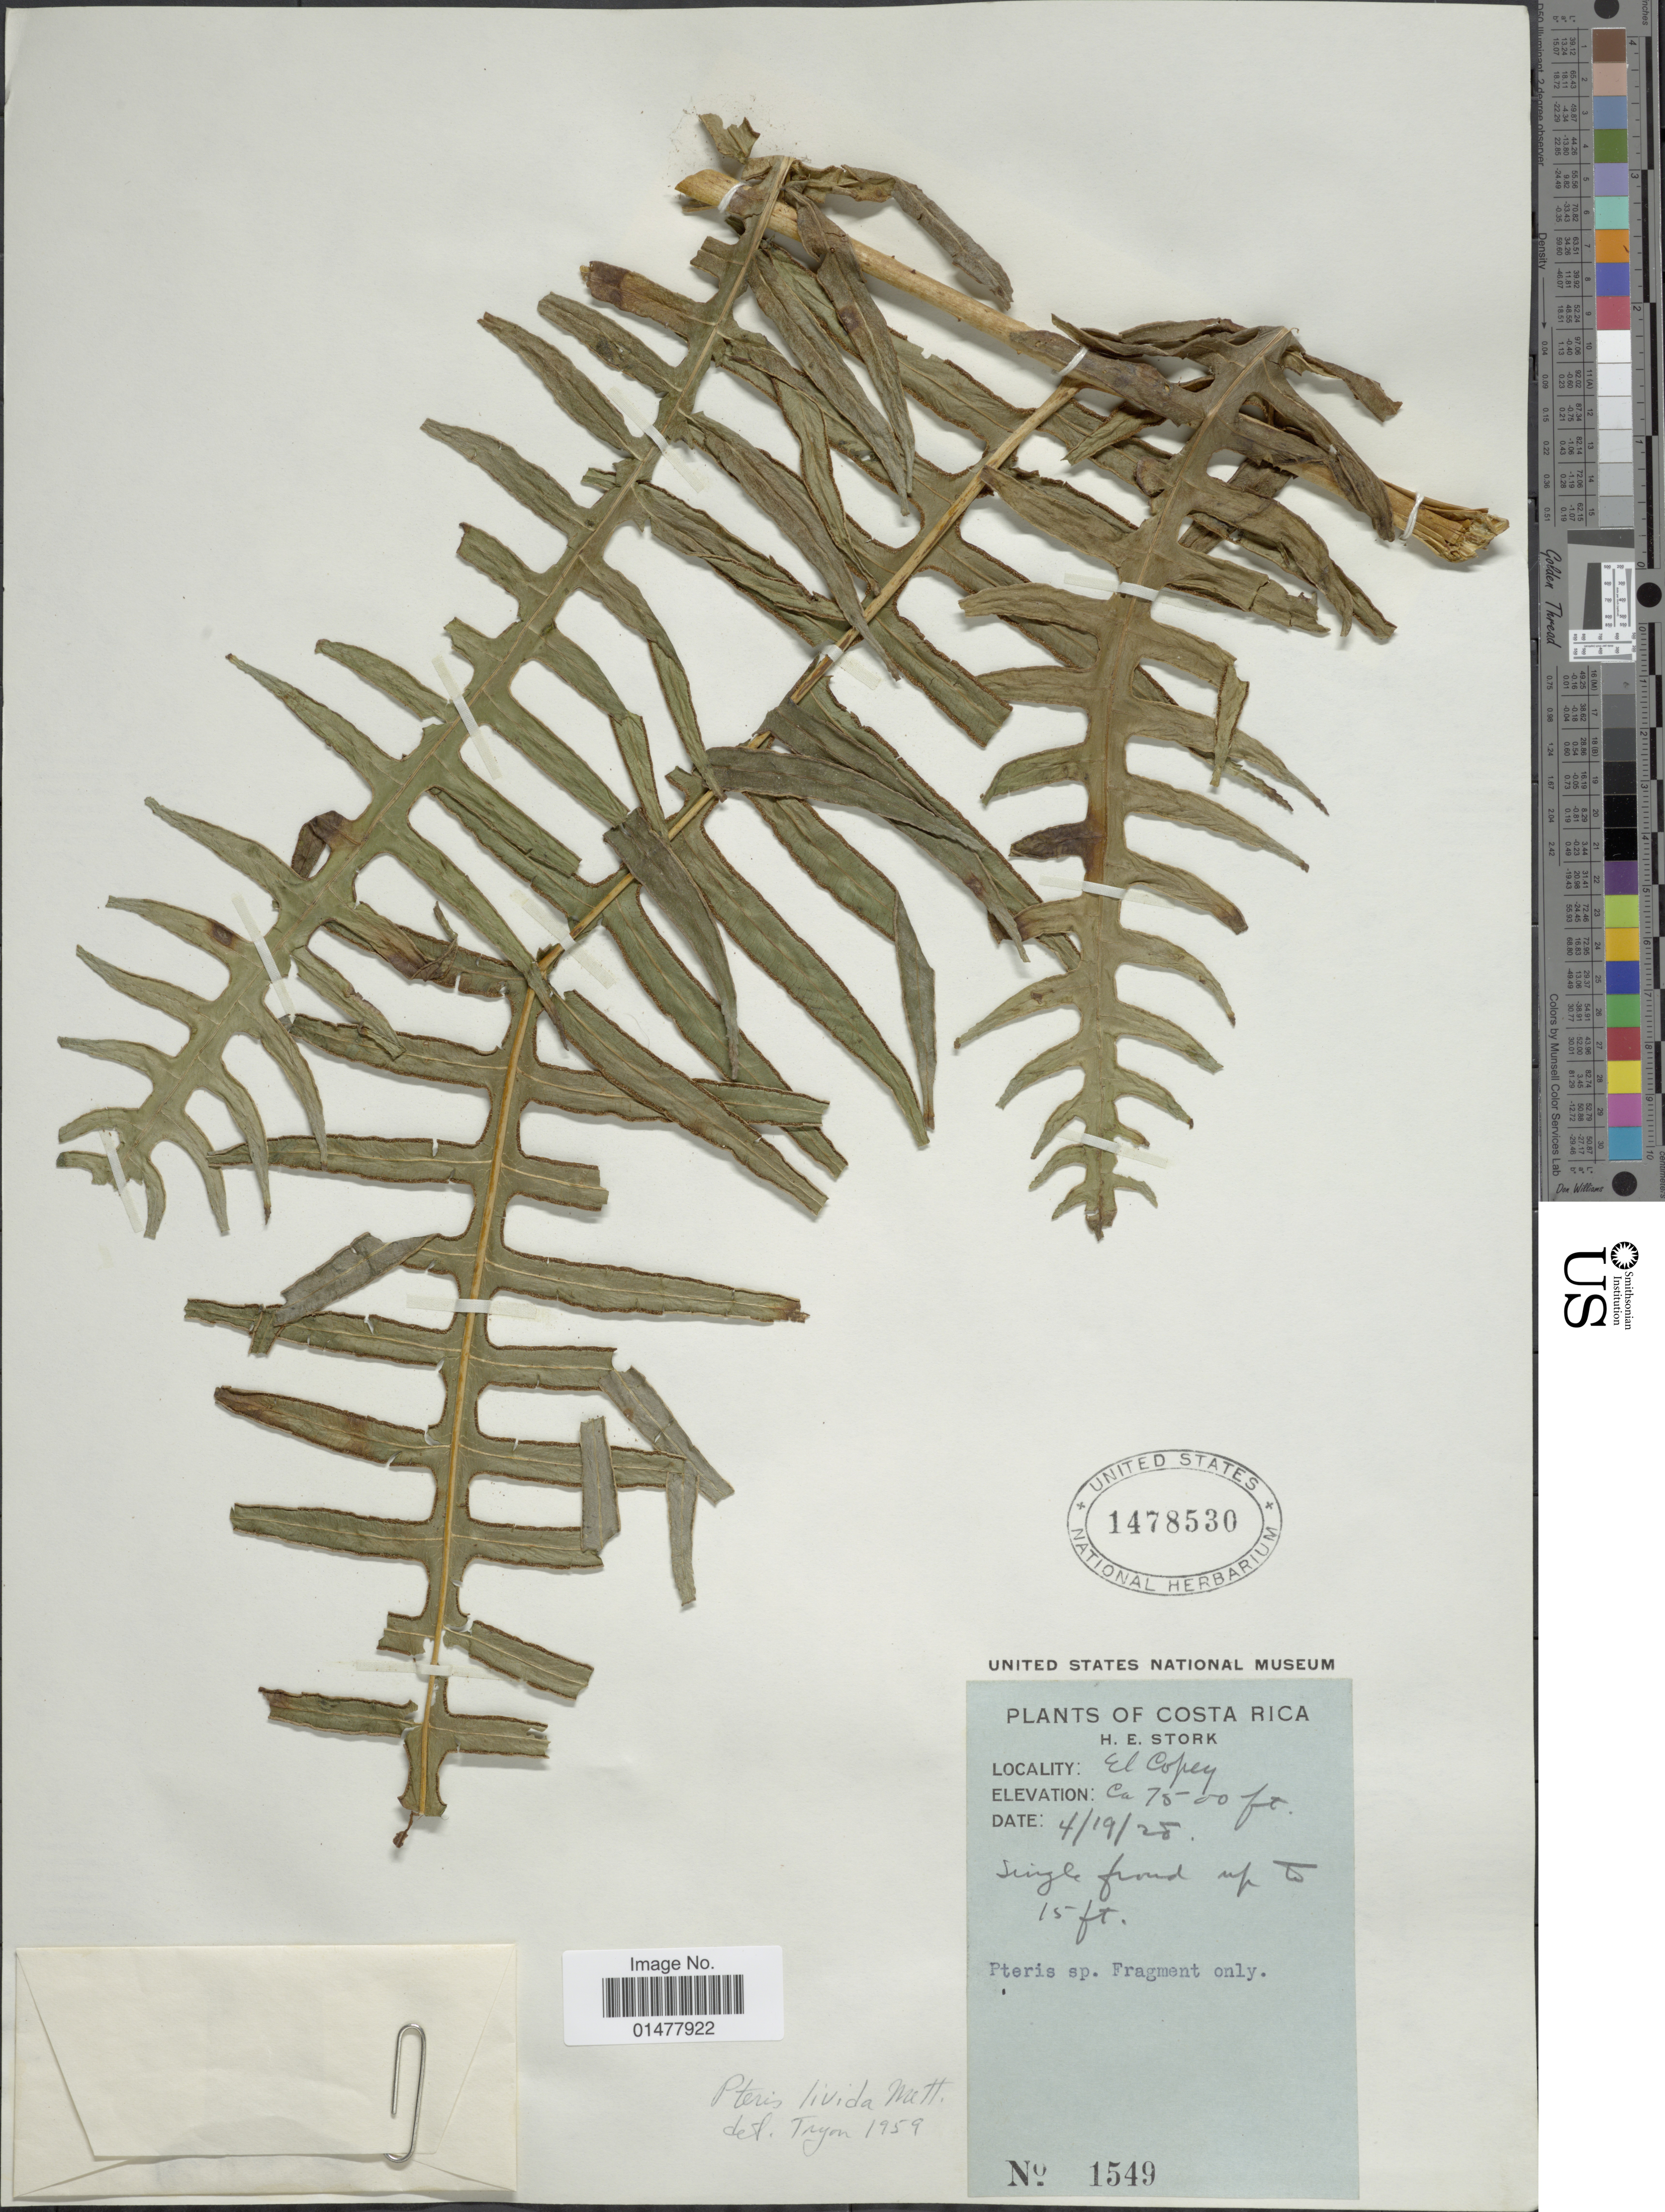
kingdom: Plantae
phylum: Tracheophyta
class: Polypodiopsida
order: Polypodiales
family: Pteridaceae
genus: Pteris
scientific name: Pteris navarrensis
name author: Christ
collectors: H. E. Stork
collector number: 1549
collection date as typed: Transcribed d/m/y: 19/4/28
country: Costa Rica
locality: PLants of Costa Rica, El Copey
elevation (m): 2286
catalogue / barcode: US 1478530